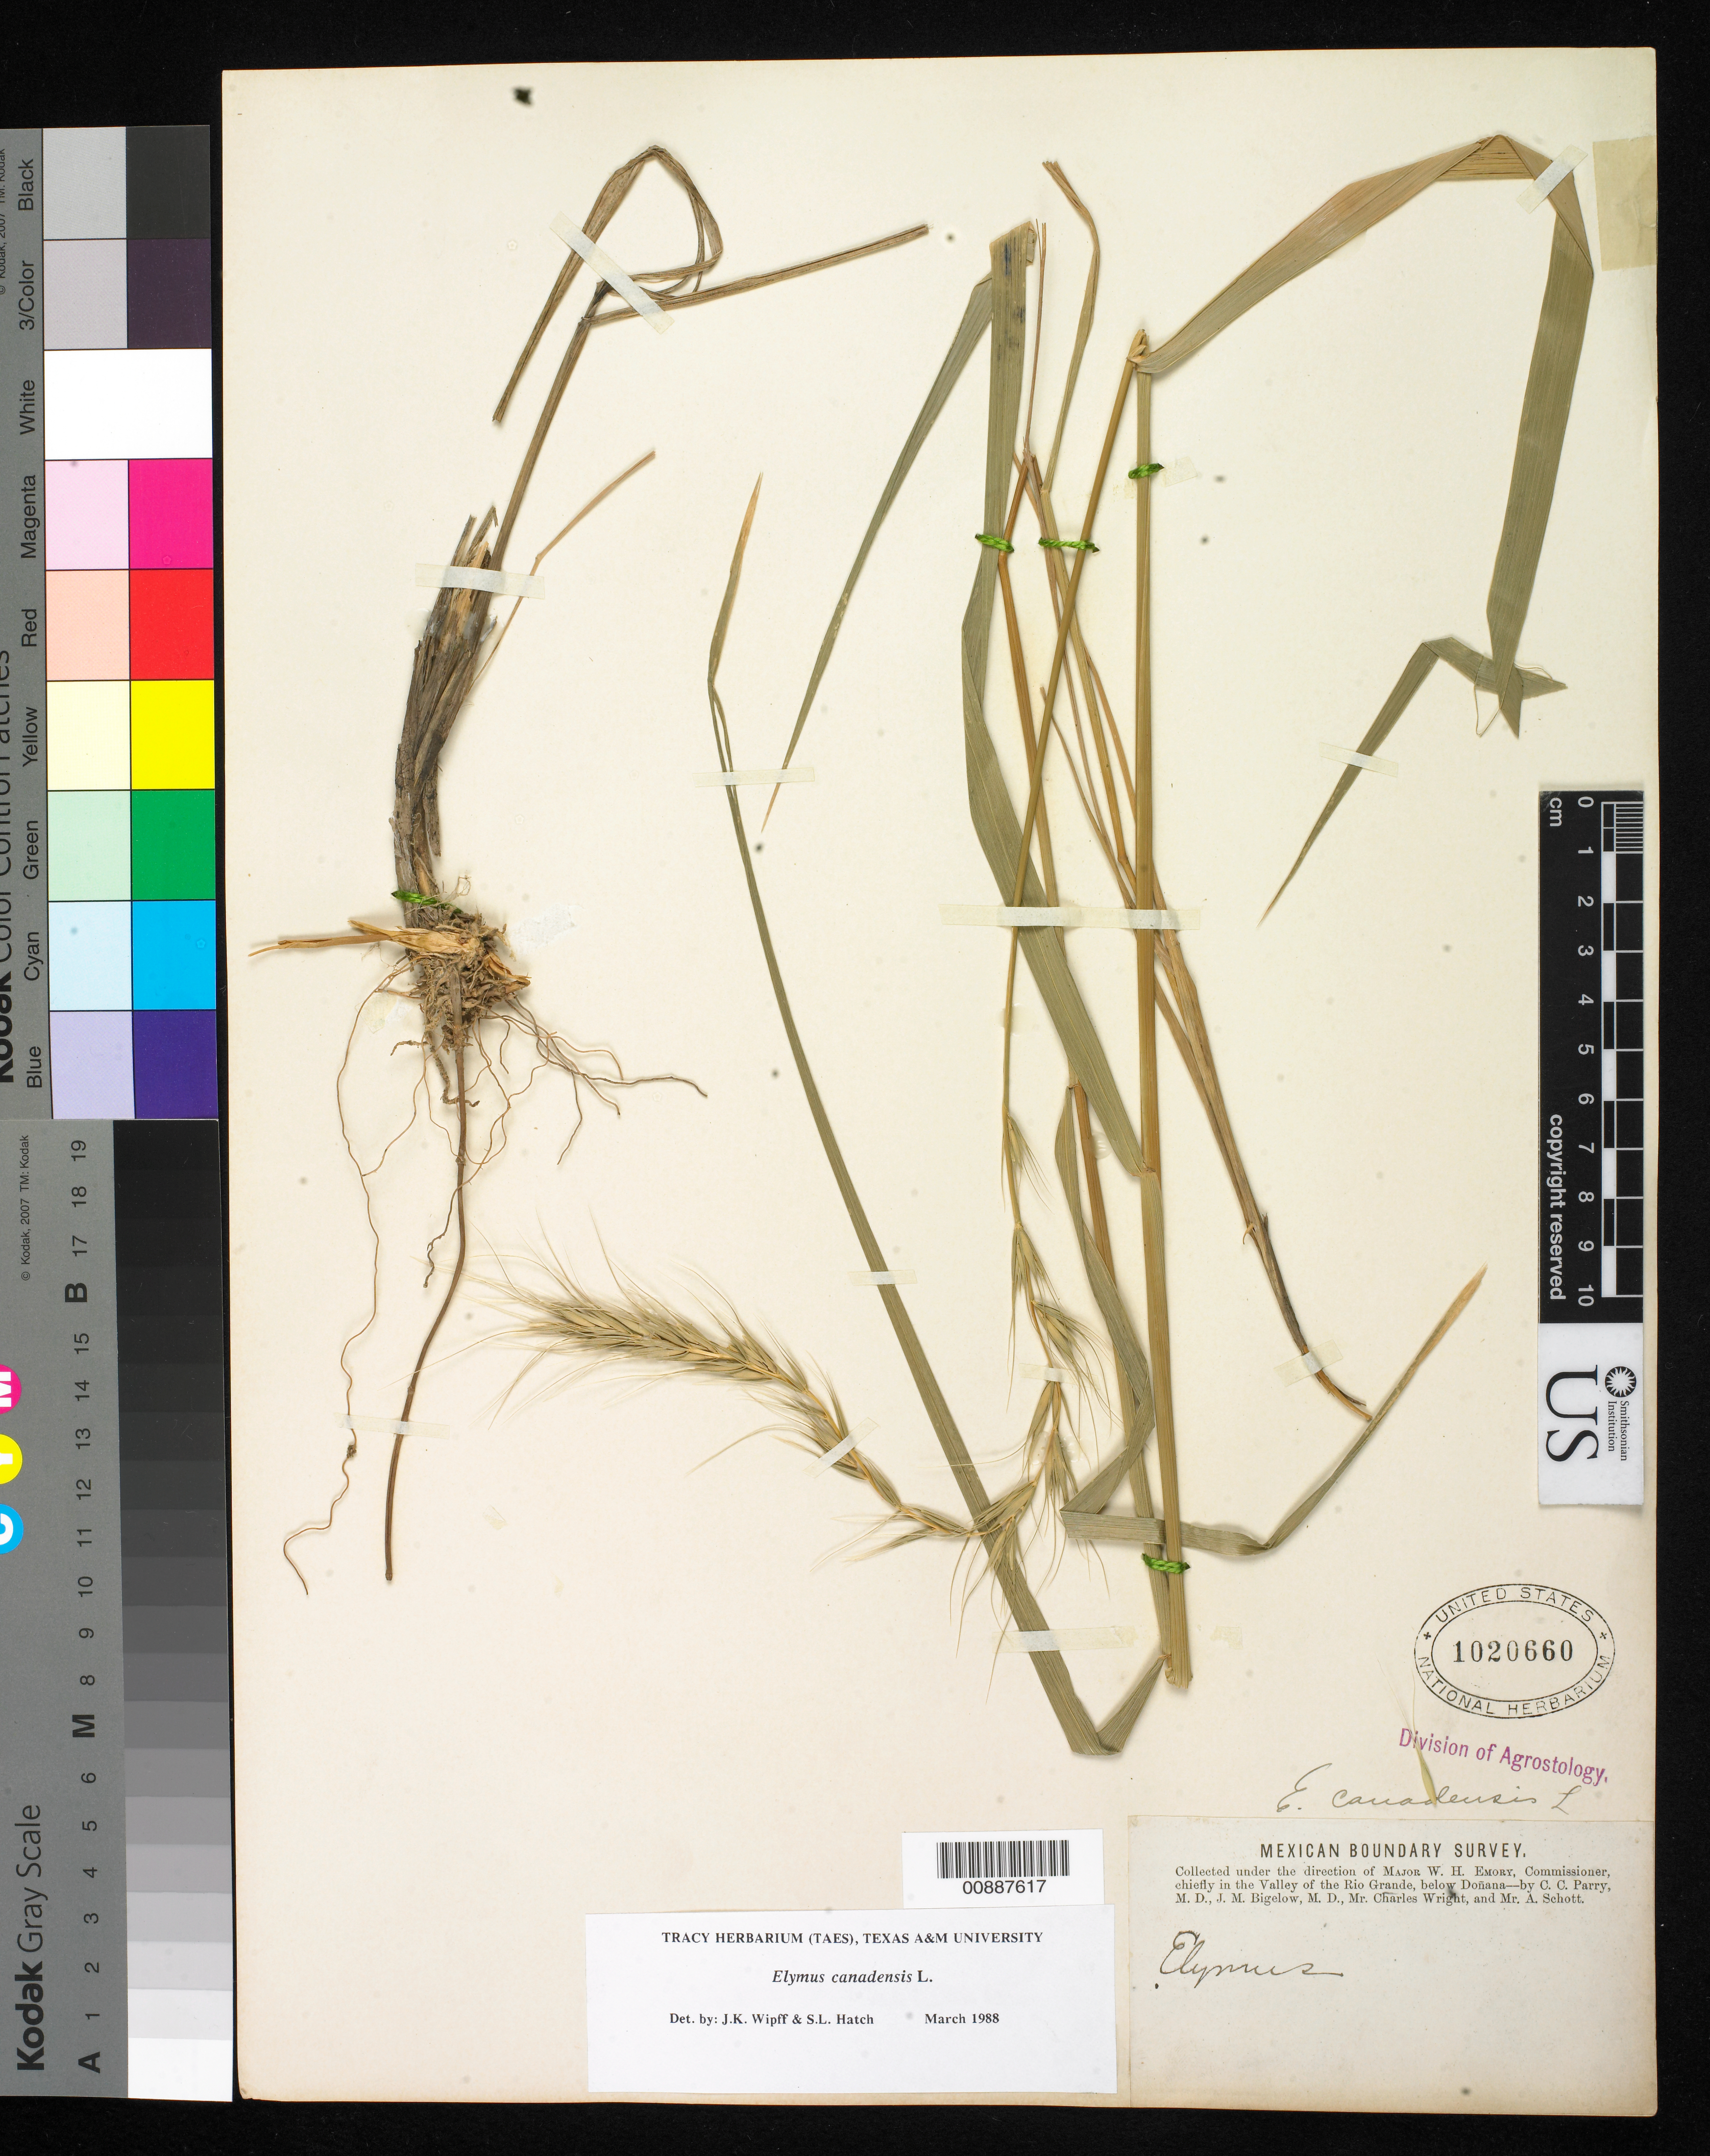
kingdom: Plantae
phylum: Tracheophyta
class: Liliopsida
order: Poales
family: Poaceae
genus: Elymus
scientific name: Elymus canadensis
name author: L.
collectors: C. C. Parry, J. M. Bigelow, C. Wright & A. C. V. Schott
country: United States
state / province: New Mexico / Texas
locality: Valley of the Rio Grande, below Doñana.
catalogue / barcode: US 1020660